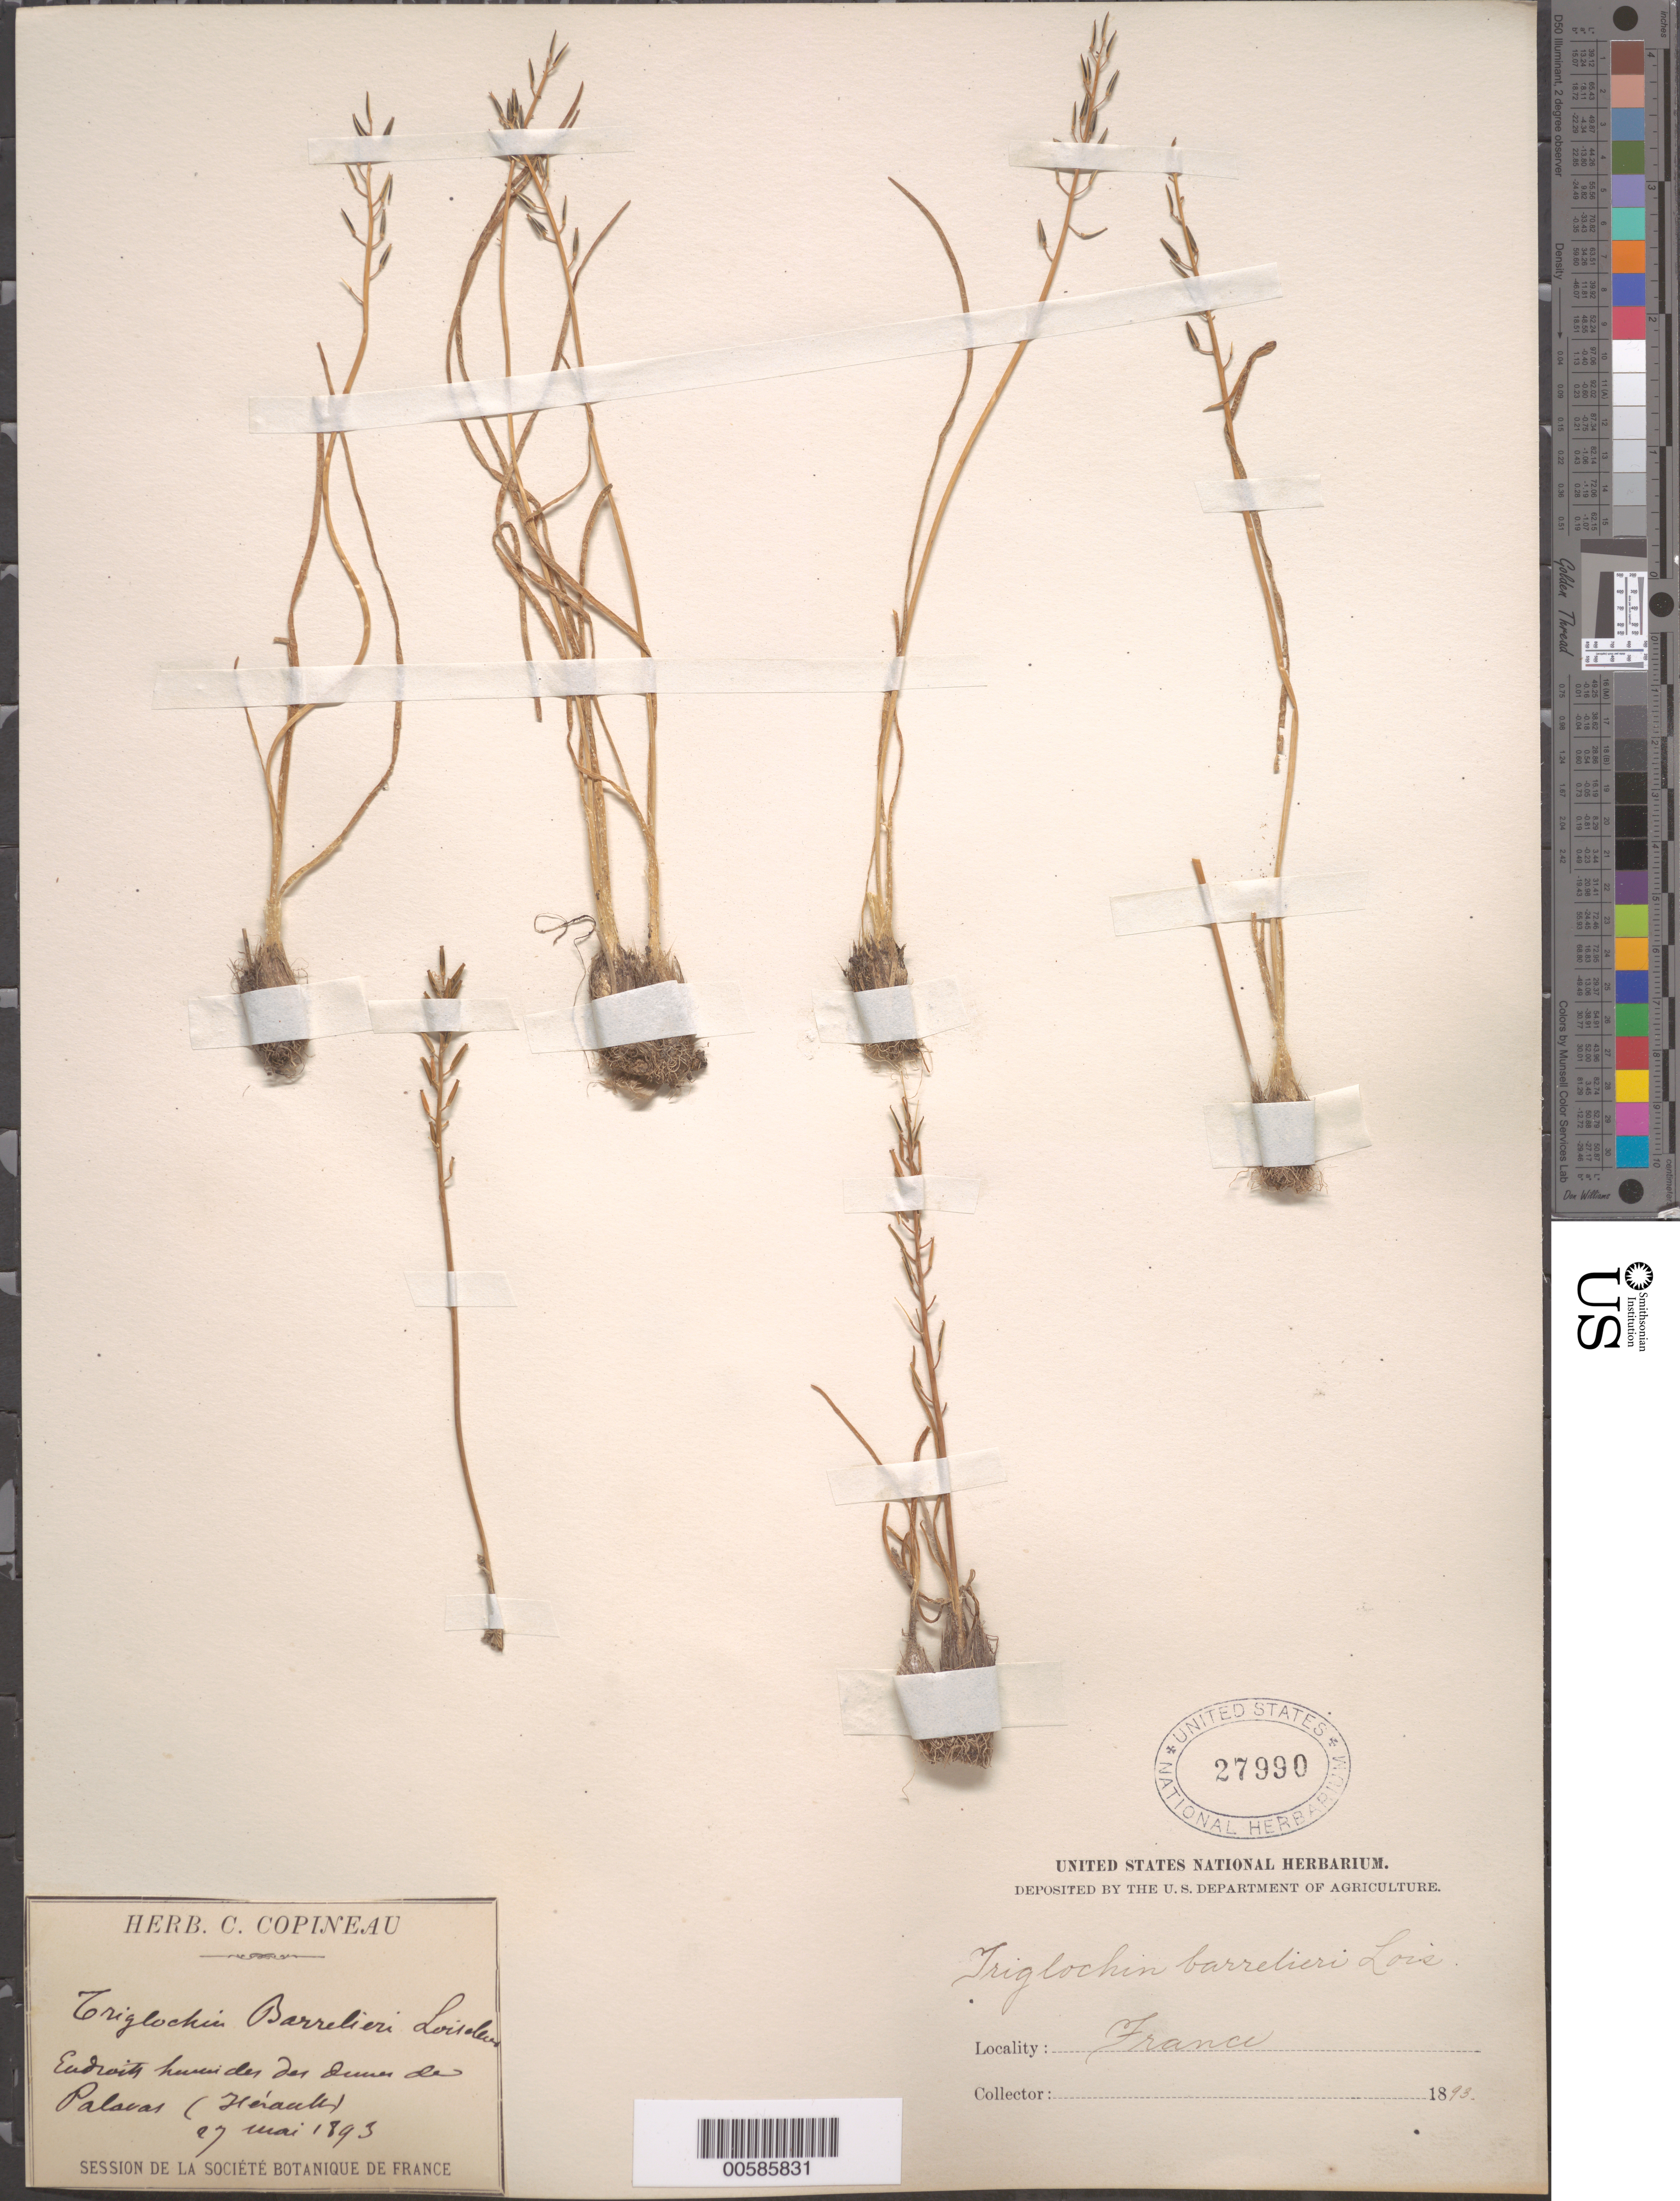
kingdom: Plantae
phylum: Tracheophyta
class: Liliopsida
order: Alismatales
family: Juncaginaceae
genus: Triglochin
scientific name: Triglochin barrelieri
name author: Loisel.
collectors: C. Copineau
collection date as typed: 07 May 1893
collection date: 1893-05-07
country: France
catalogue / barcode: US 27990